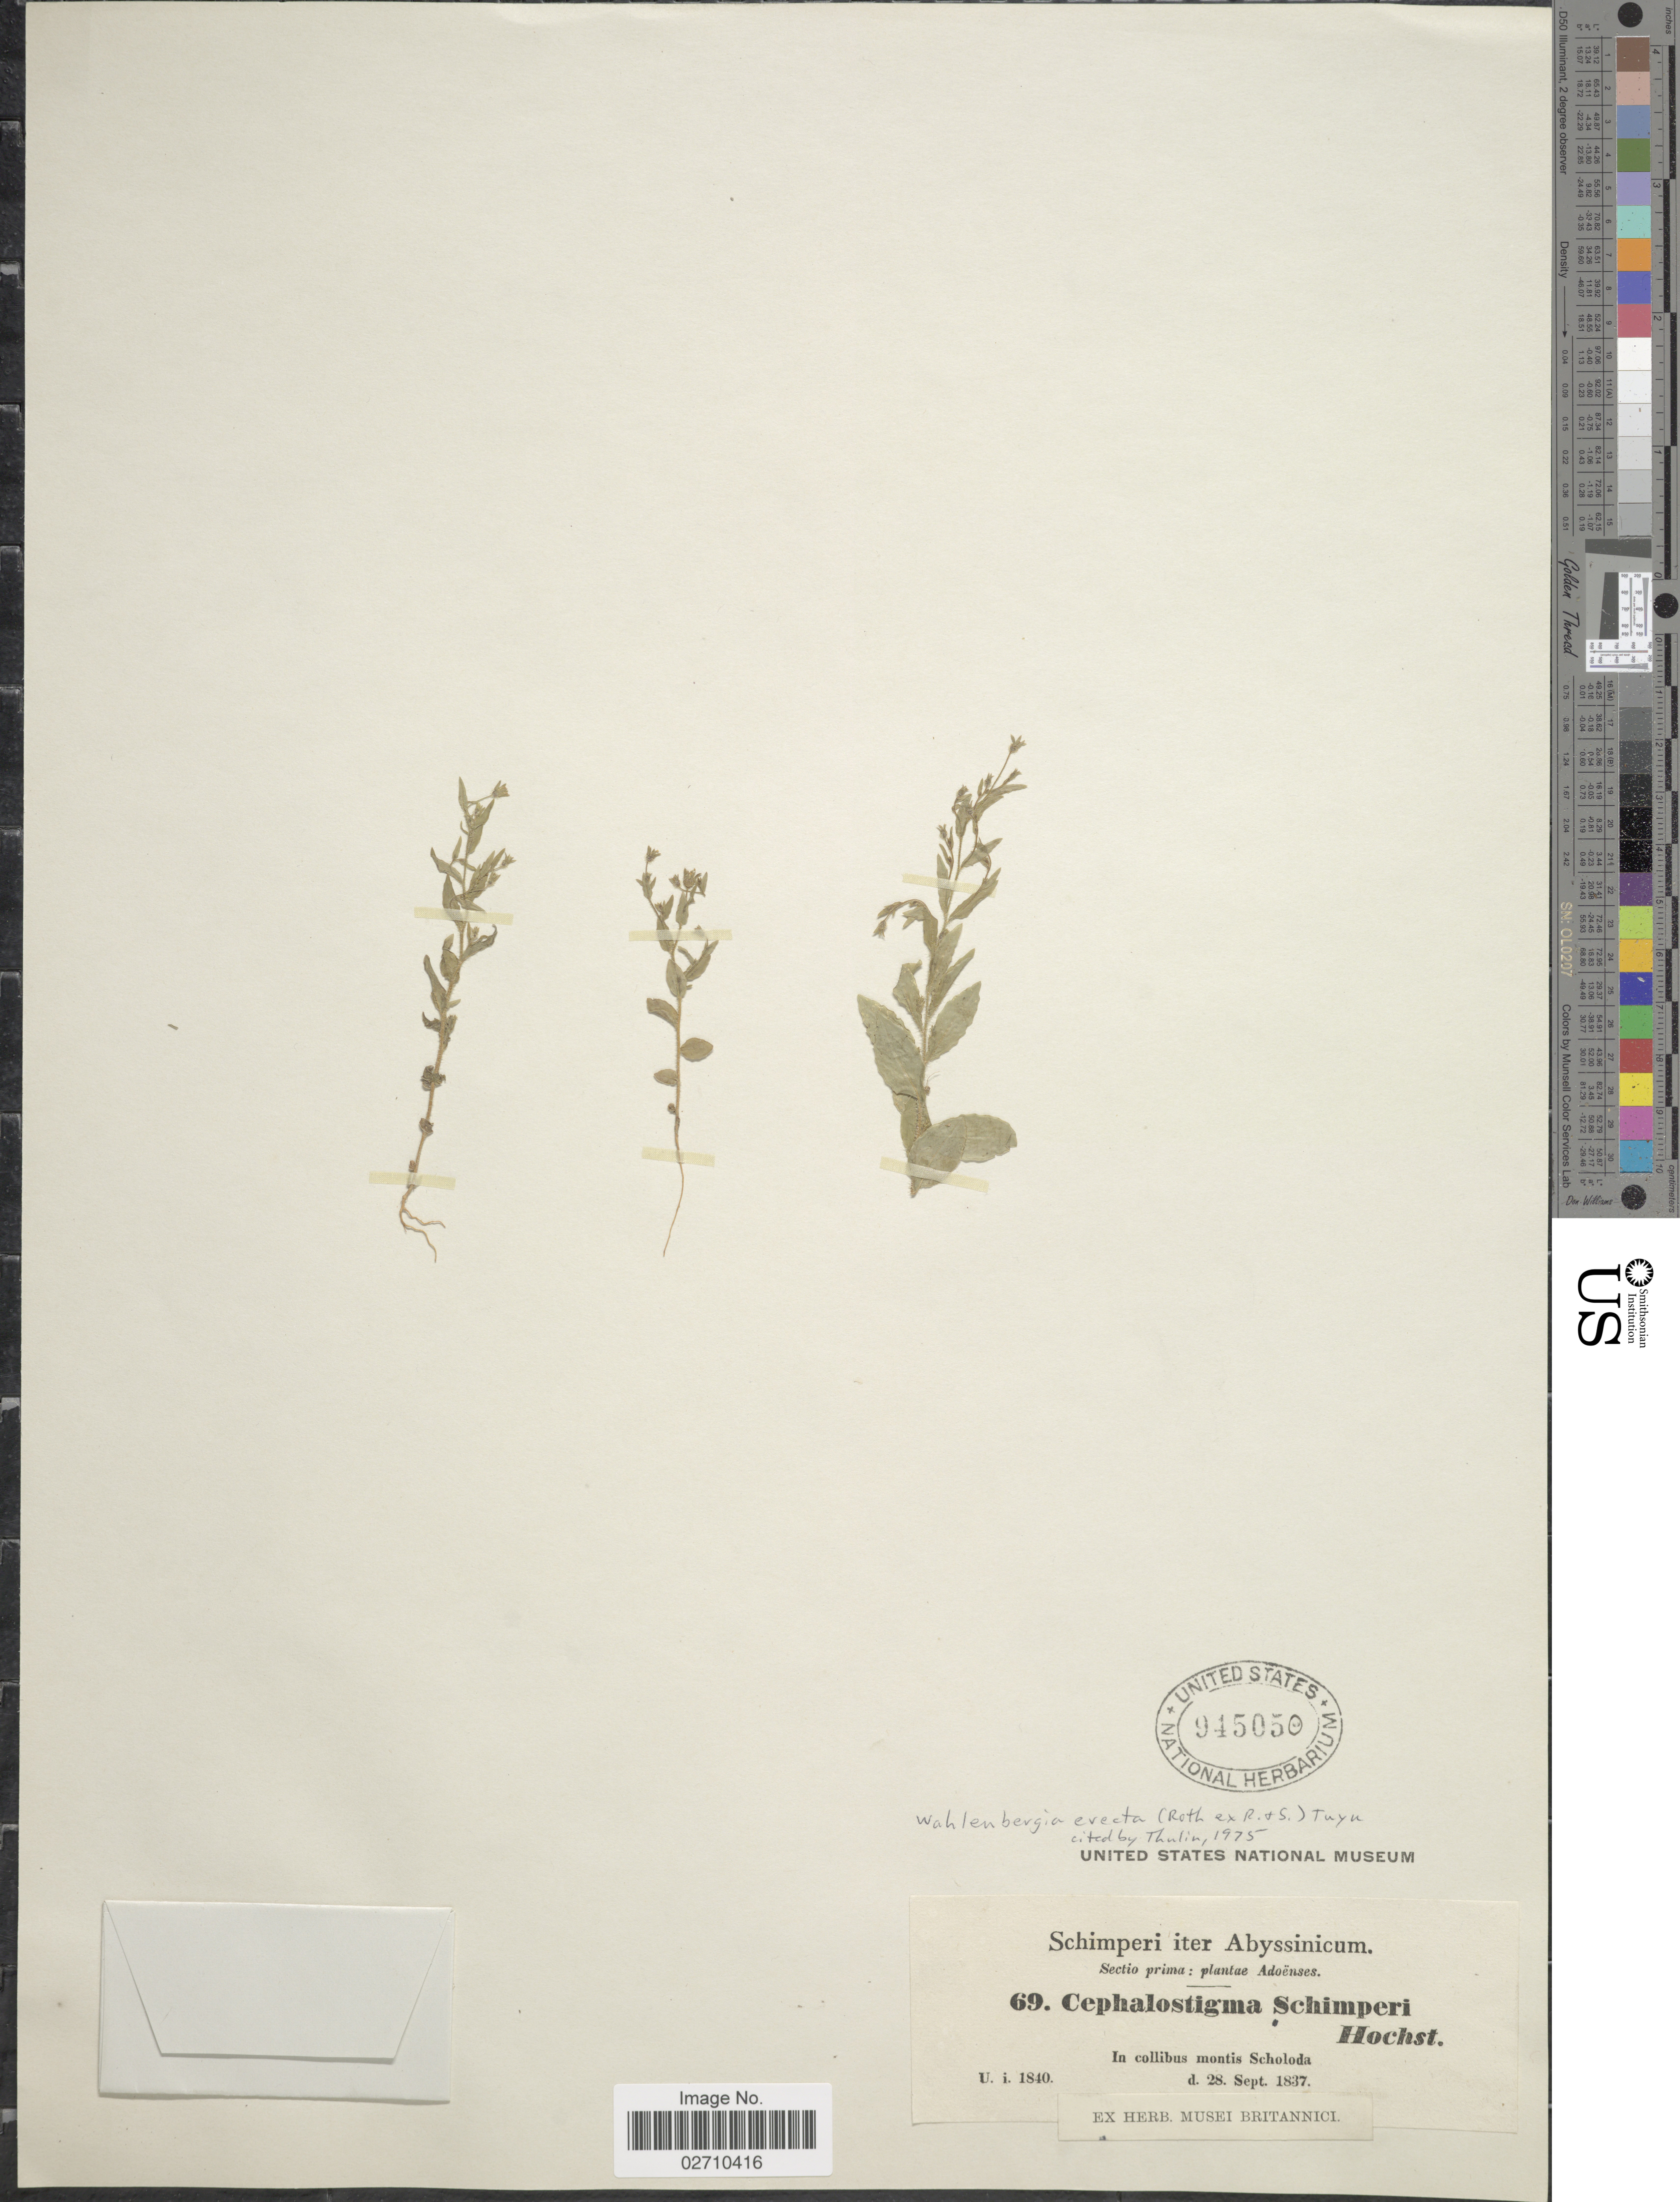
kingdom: Plantae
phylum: Tracheophyta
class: Magnoliopsida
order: Asterales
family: Campanulaceae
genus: Wahlenbergia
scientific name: Wahlenbergia erecta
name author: (Roth ex Schult.) Tuyn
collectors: -. Schimper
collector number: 69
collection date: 1837-09-28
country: Ethiopia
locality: Adoënses. In collibus montis Scholoda.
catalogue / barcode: US 945050